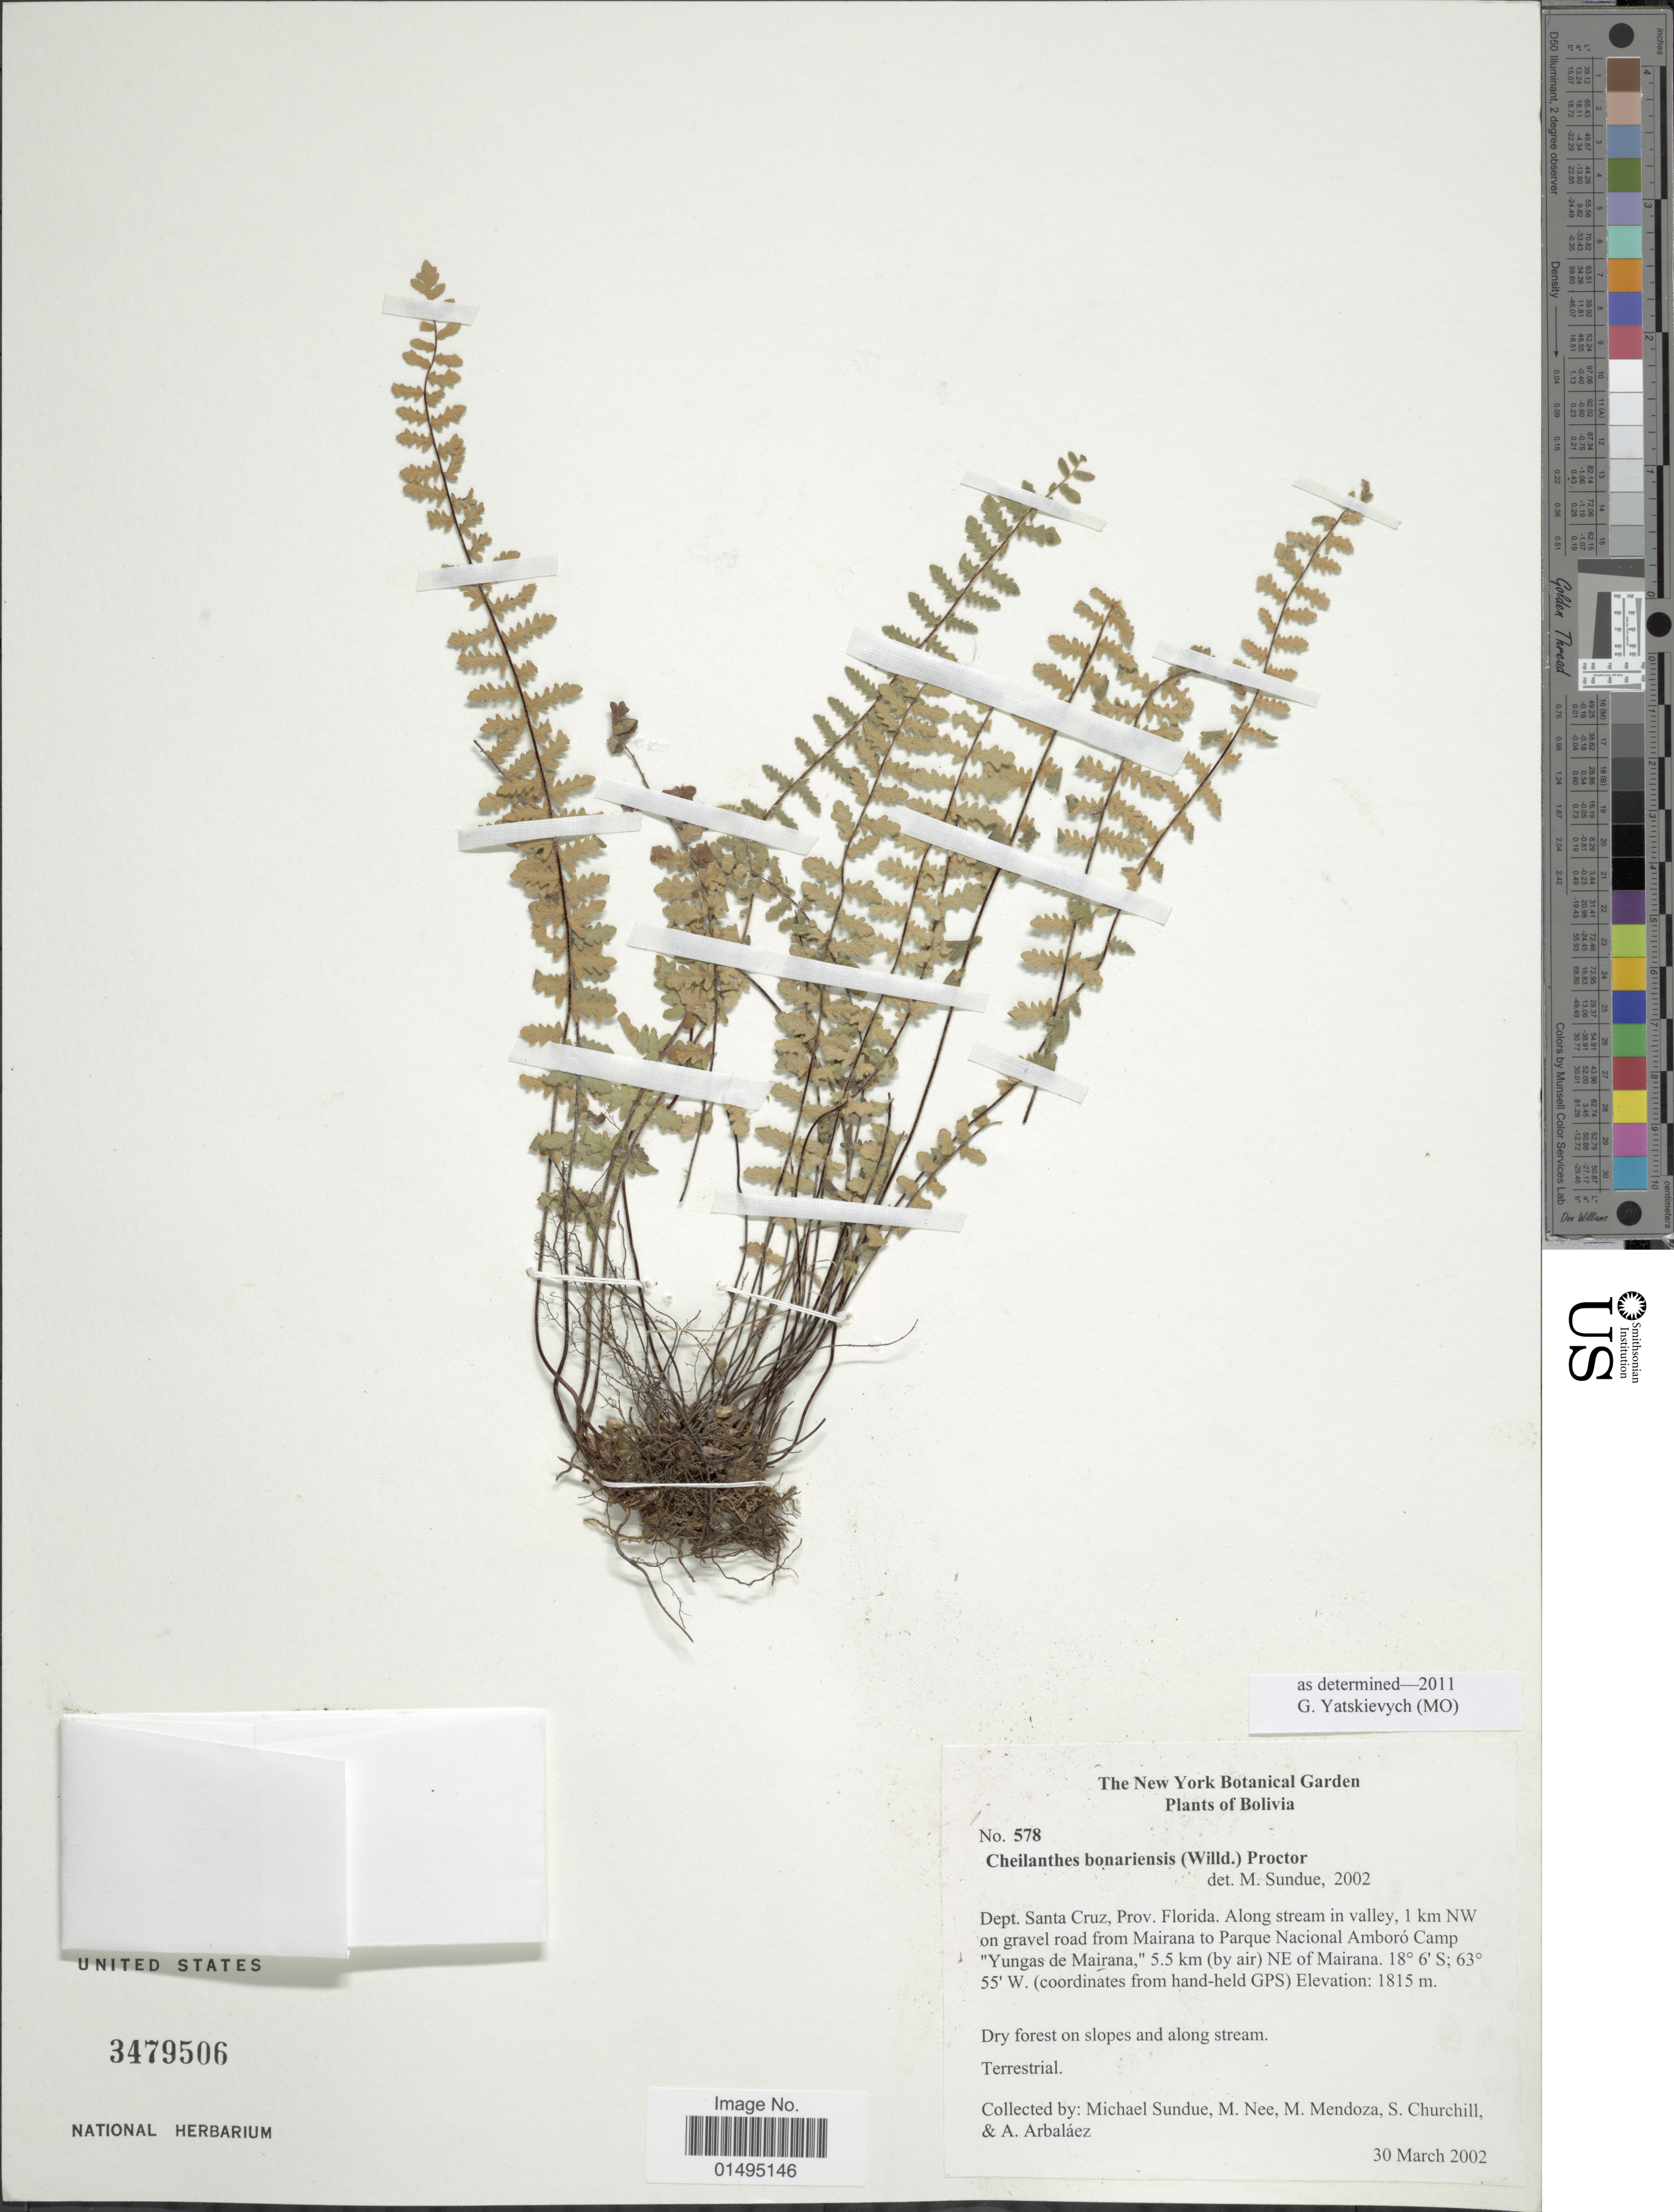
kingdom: Plantae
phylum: Tracheophyta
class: Polypodiopsida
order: Polypodiales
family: Pteridaceae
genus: Myriopteris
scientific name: Myriopteris aurea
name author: (Poir.) Grusz & Windham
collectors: M. Sundue, M. Nee, M. Mendoza, S. Churchill & A. Arbaláez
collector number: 578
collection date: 2002-03-30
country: Bolivia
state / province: Santa Cruz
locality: Dept. Santa Cruz, Prov. Florida, along stream in valley, 1 km NW on gravel road from Mairana to Parque Nacional Amboro Camp "Yungas de Mairana", 5.5 Km (by air) NE of Mairana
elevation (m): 1815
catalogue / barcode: US 3479506